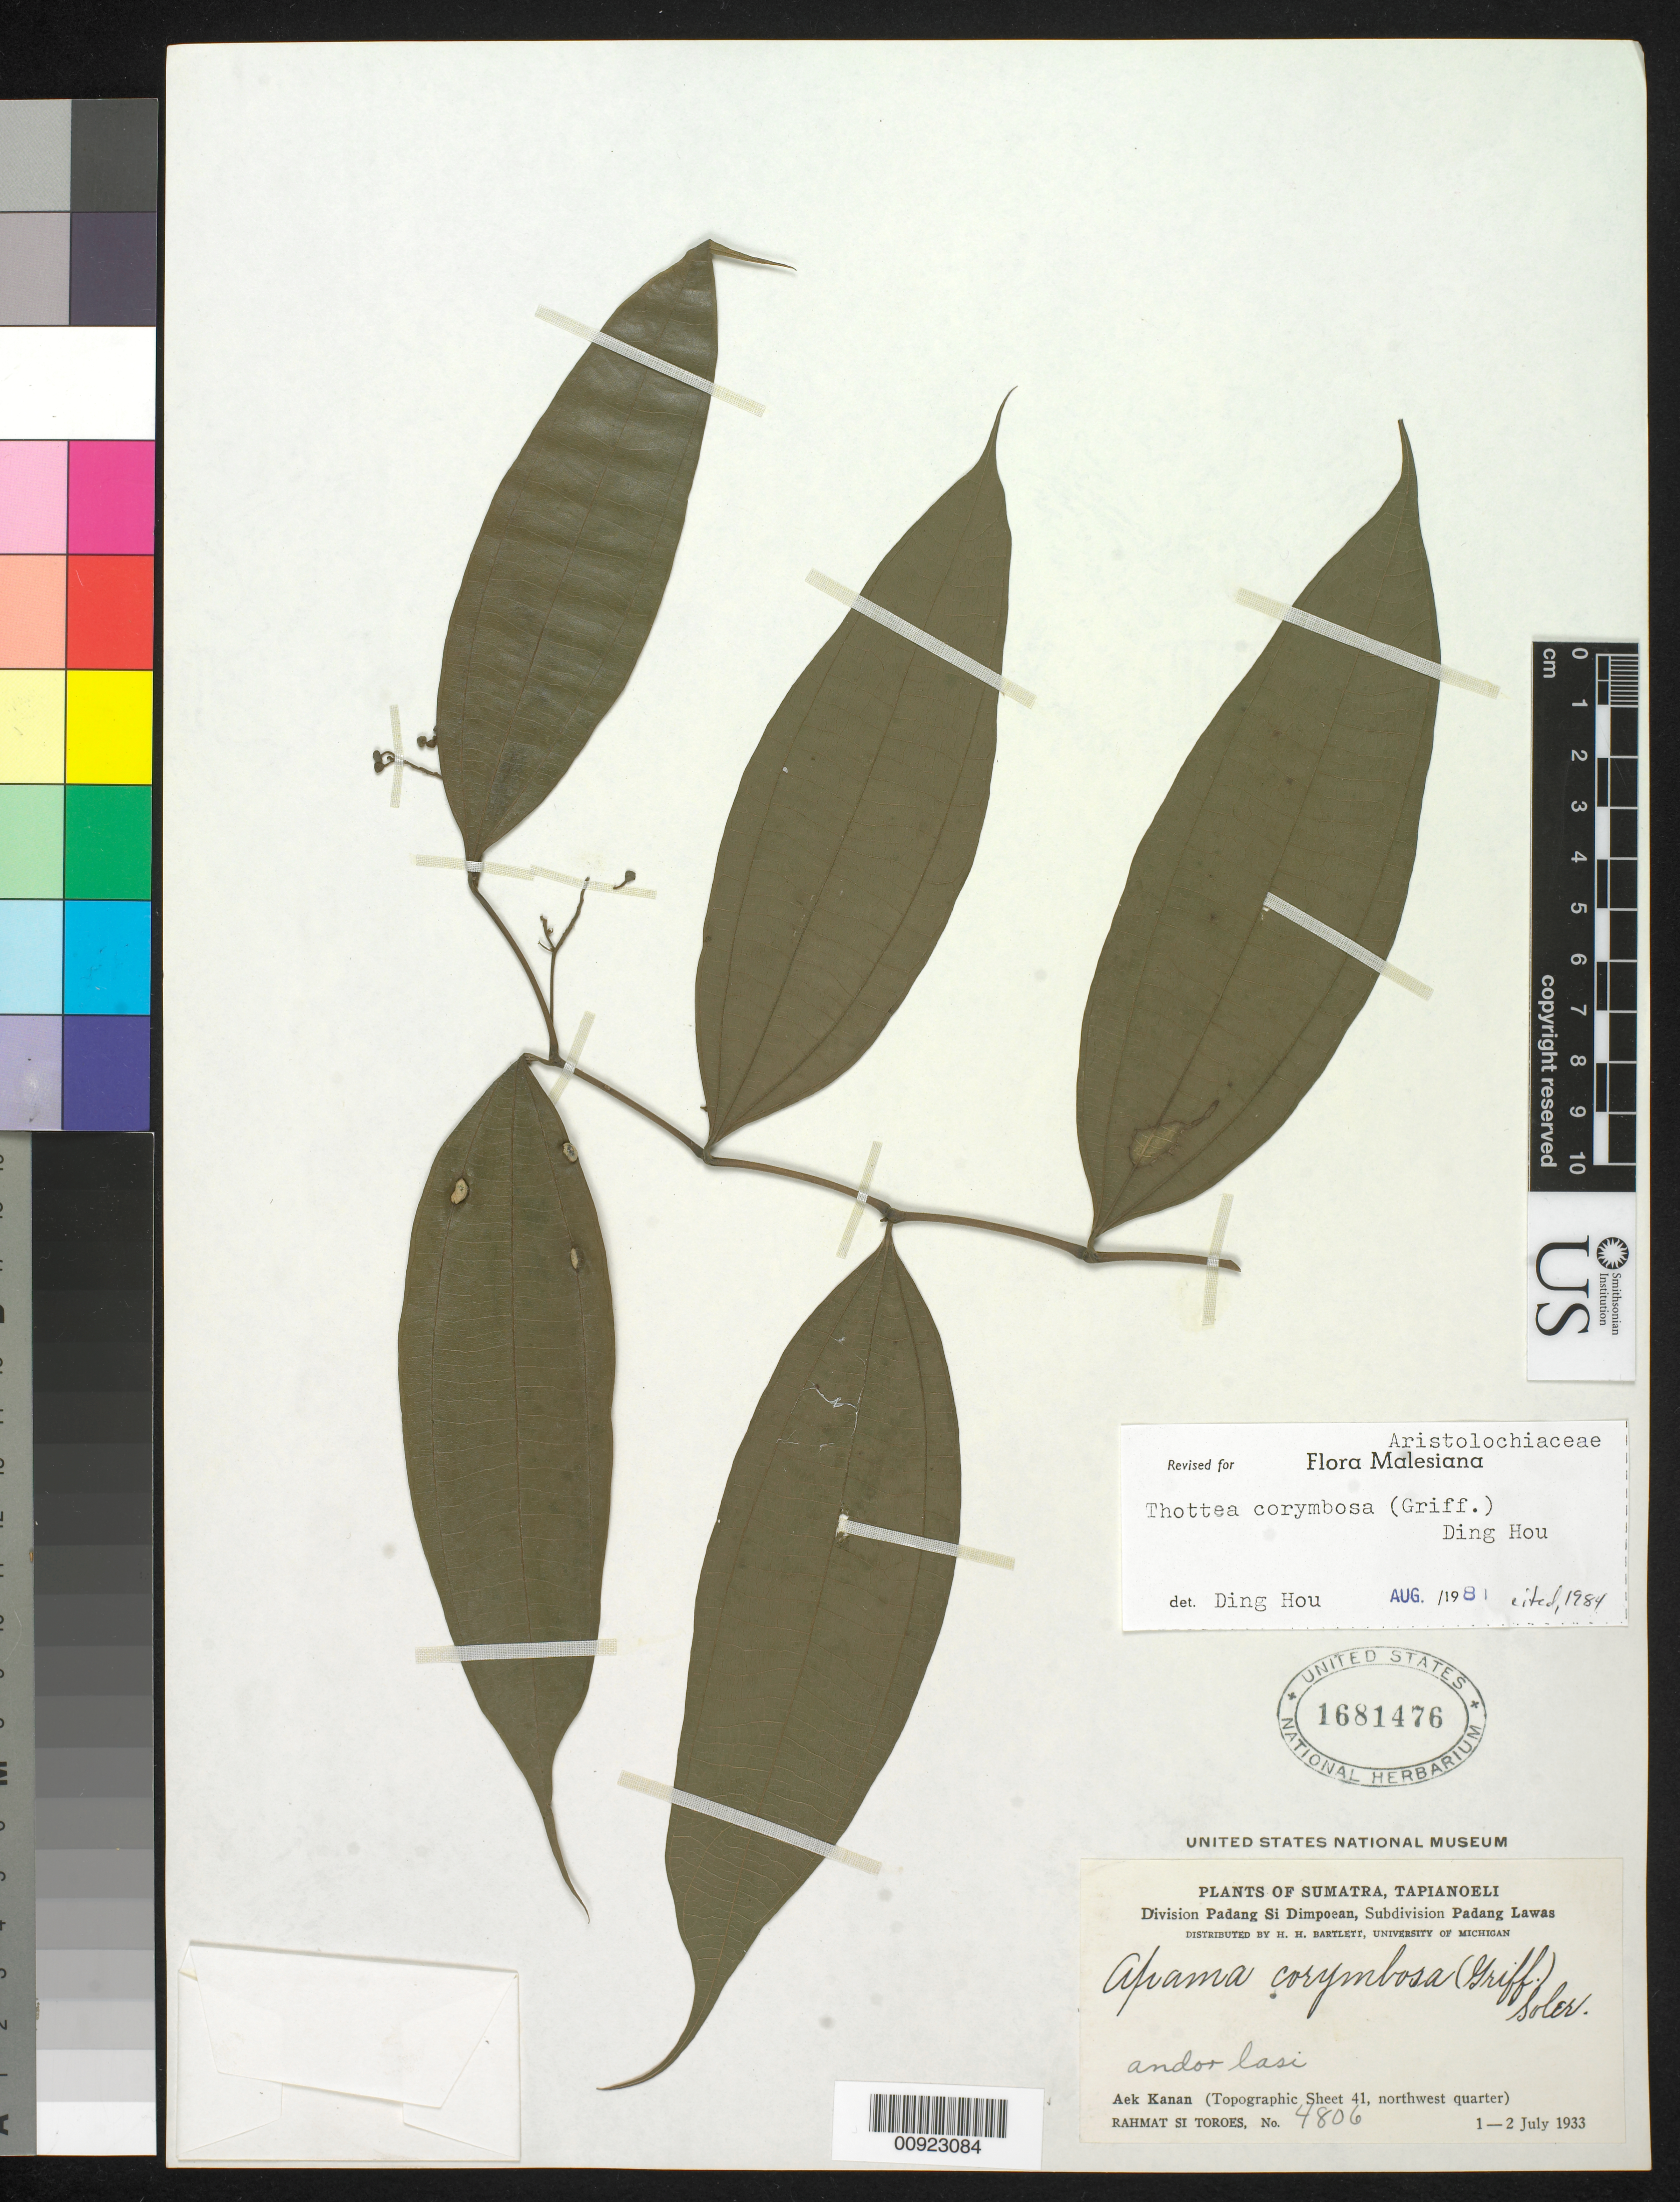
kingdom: Plantae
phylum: Tracheophyta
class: Magnoliopsida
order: Piperales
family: Aristolochiaceae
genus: Thottea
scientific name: Thottea corymbosa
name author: (Griff.) Ding Hou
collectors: Rahmat Si Boeea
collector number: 4806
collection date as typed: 01 Jul 1933 to 02 Jul 1933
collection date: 1933-07-01/1933-07-02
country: Indonesia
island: Sumatra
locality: Tapianoeli; Disvision Padang Si Dimpoean, Subdivision Padang Lawas; Aek Kanan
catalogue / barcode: US 1681476